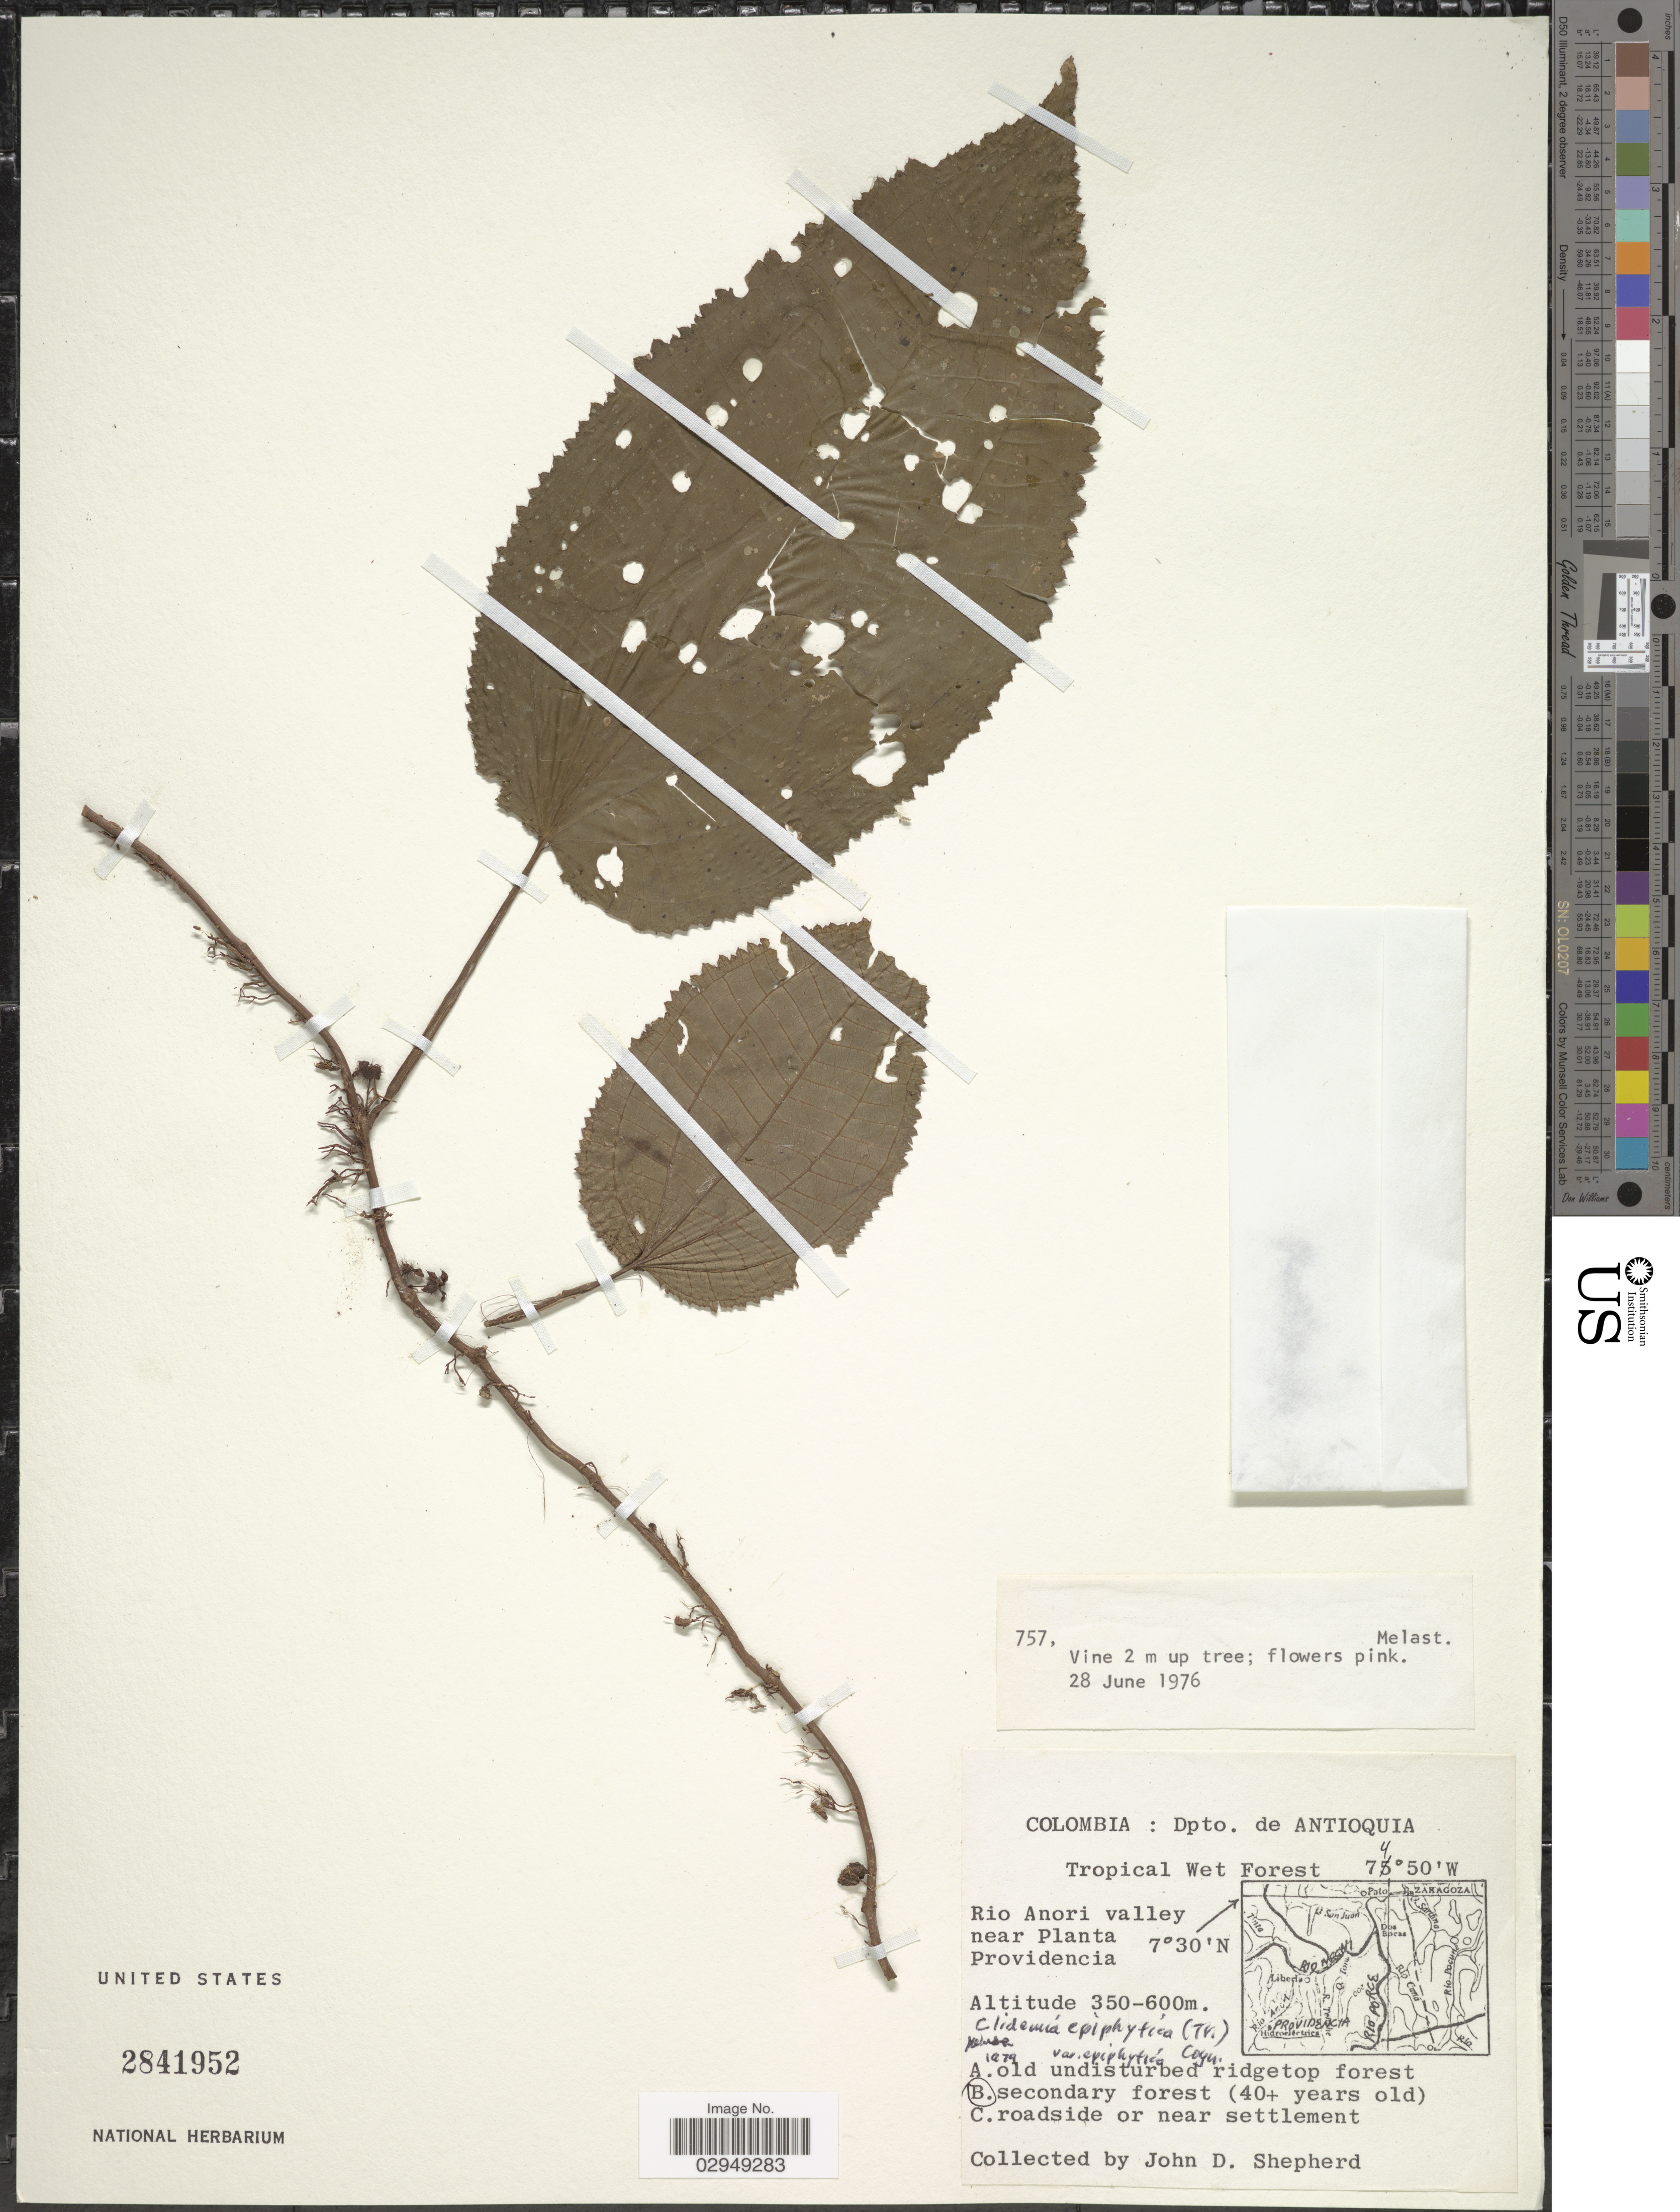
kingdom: Plantae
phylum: Tracheophyta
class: Magnoliopsida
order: Myrtales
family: Melastomataceae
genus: Clidemia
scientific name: Clidemia epiphytica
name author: (Triana) Cogn.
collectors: J. D. Shepherd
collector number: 757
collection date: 1976-06-28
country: Colombia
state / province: Antioquia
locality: Dpto. de Antioquia. Tropical Wet Forest. Rio Anori valley near Planta Providencia.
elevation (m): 350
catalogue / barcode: US 2841952